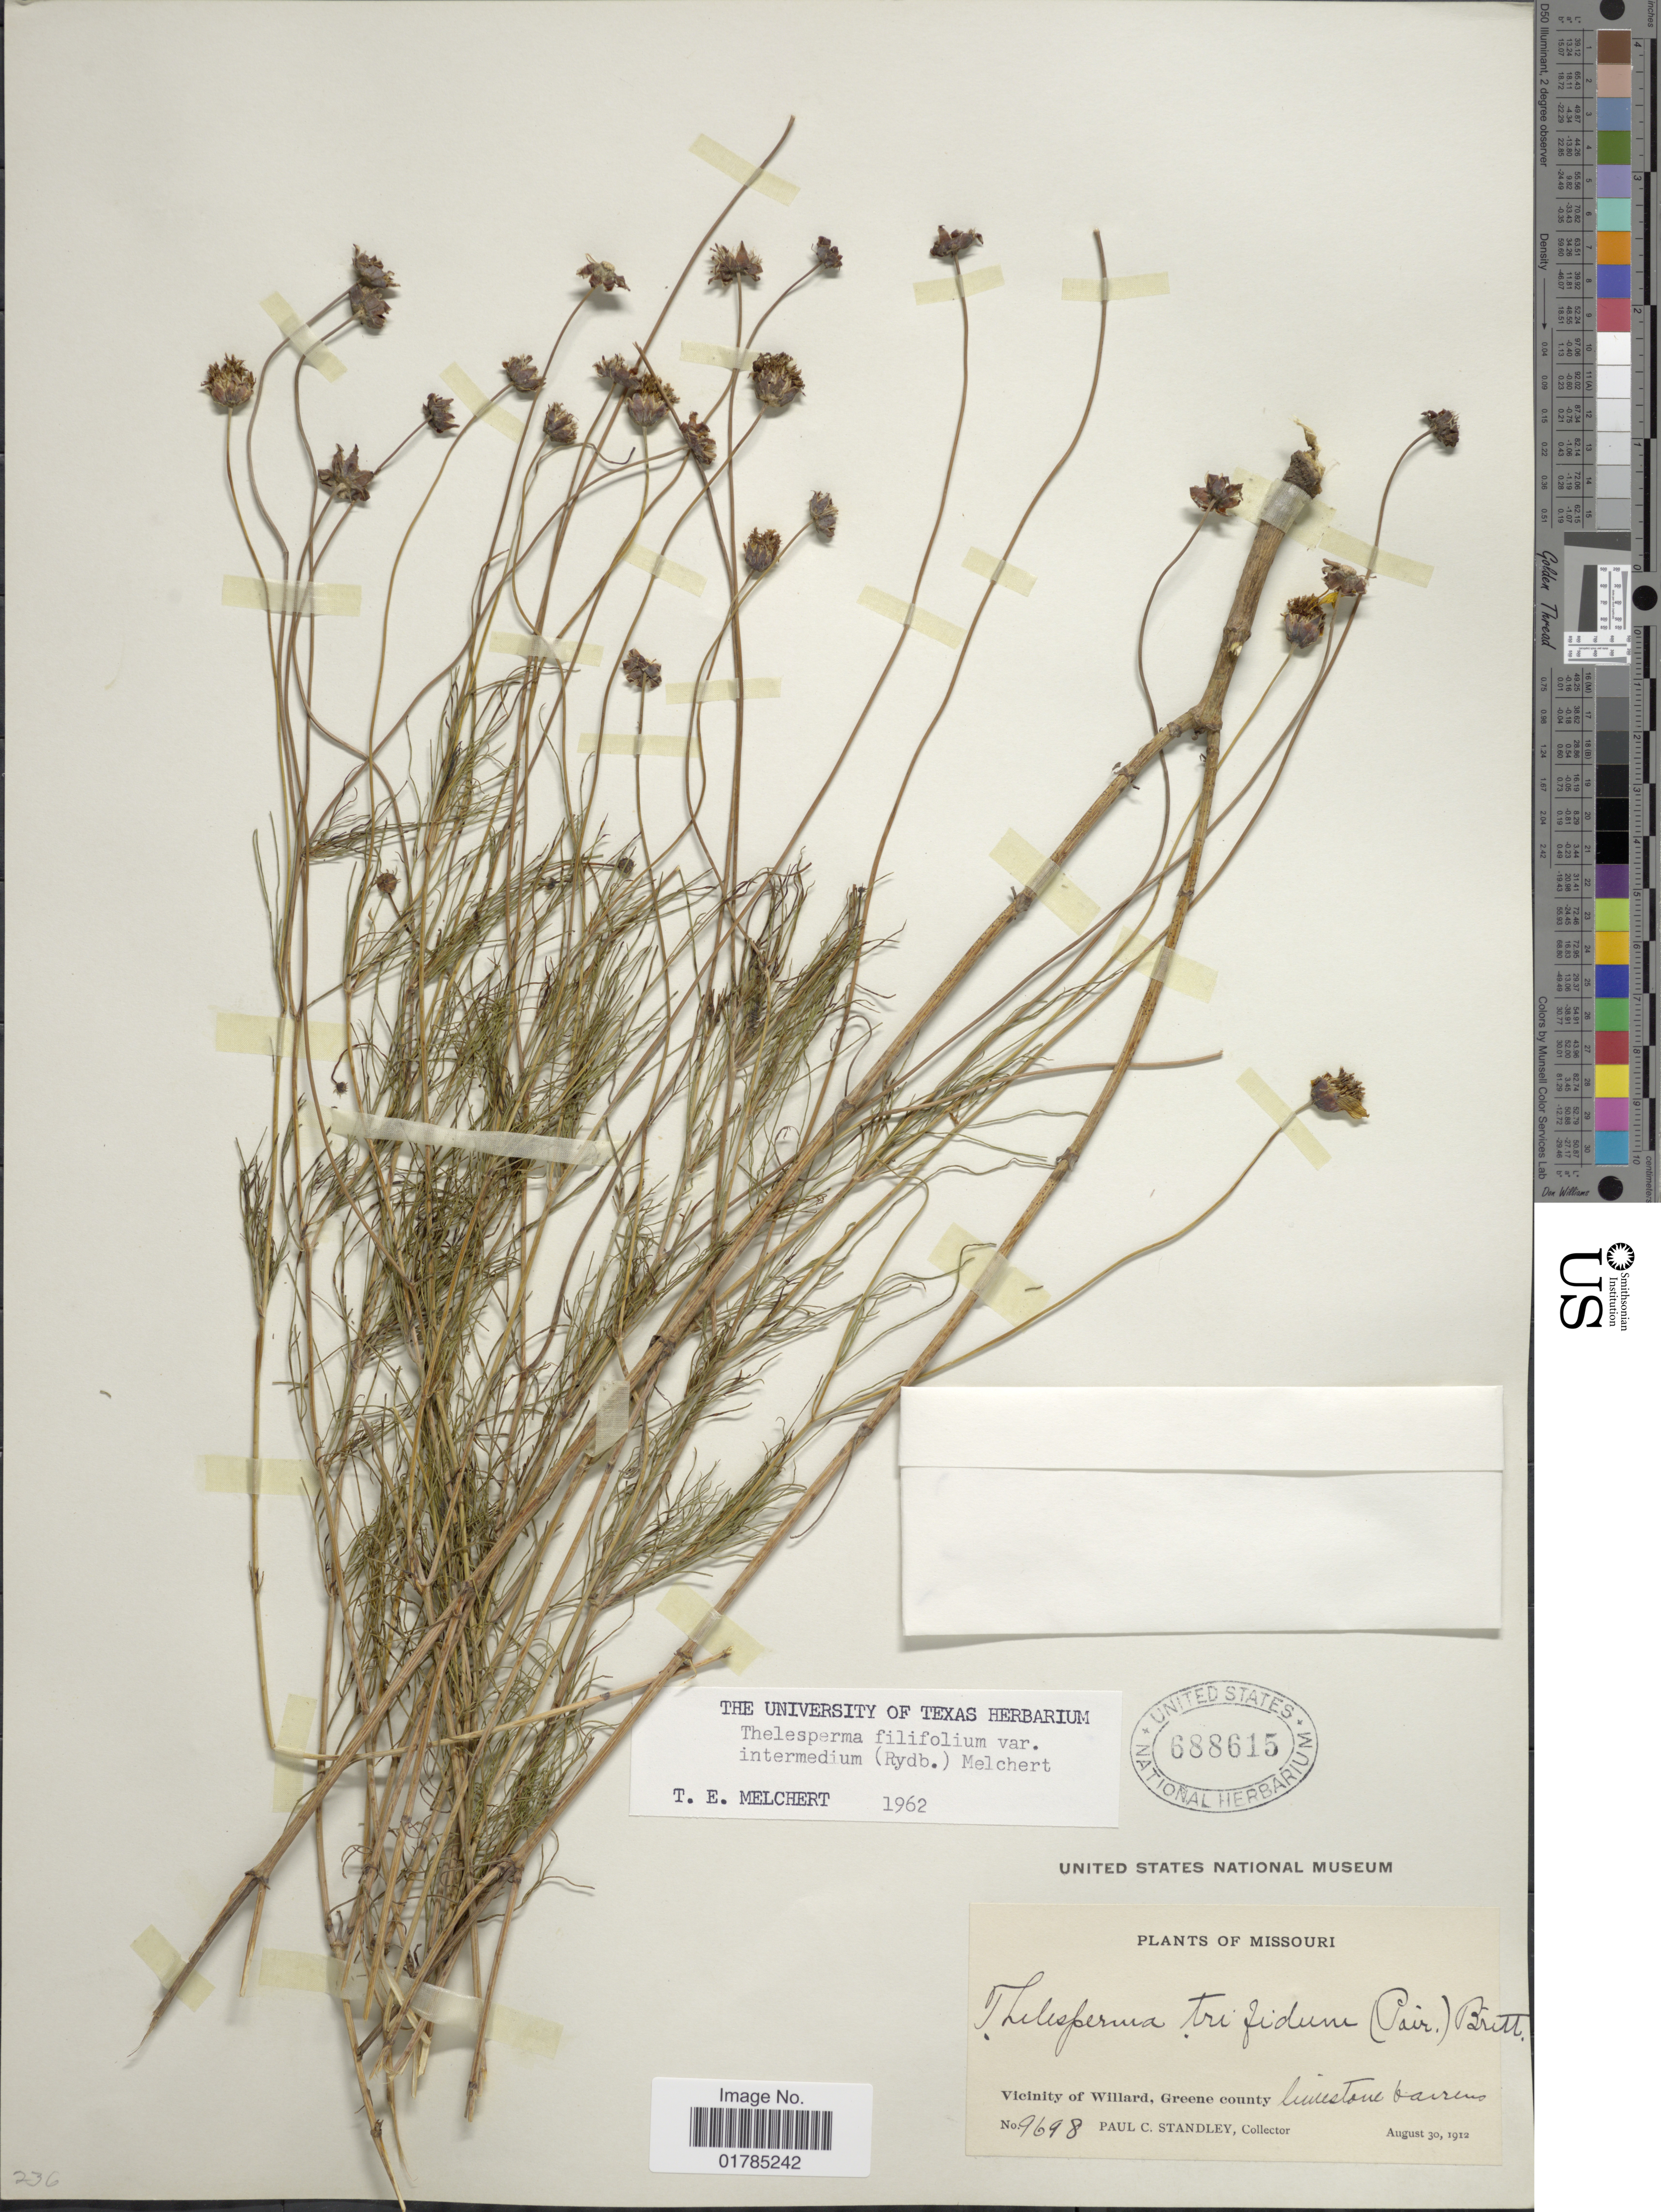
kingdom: Plantae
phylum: Tracheophyta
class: Magnoliopsida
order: Asterales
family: Asteraceae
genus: Thelesperma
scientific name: Thelesperma filifolium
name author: (Hook.) A. Gray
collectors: P. C. Standley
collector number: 9698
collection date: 1912-08-30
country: United States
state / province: Missouri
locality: Vicinity of Wiillard, Greene County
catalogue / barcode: US 688615